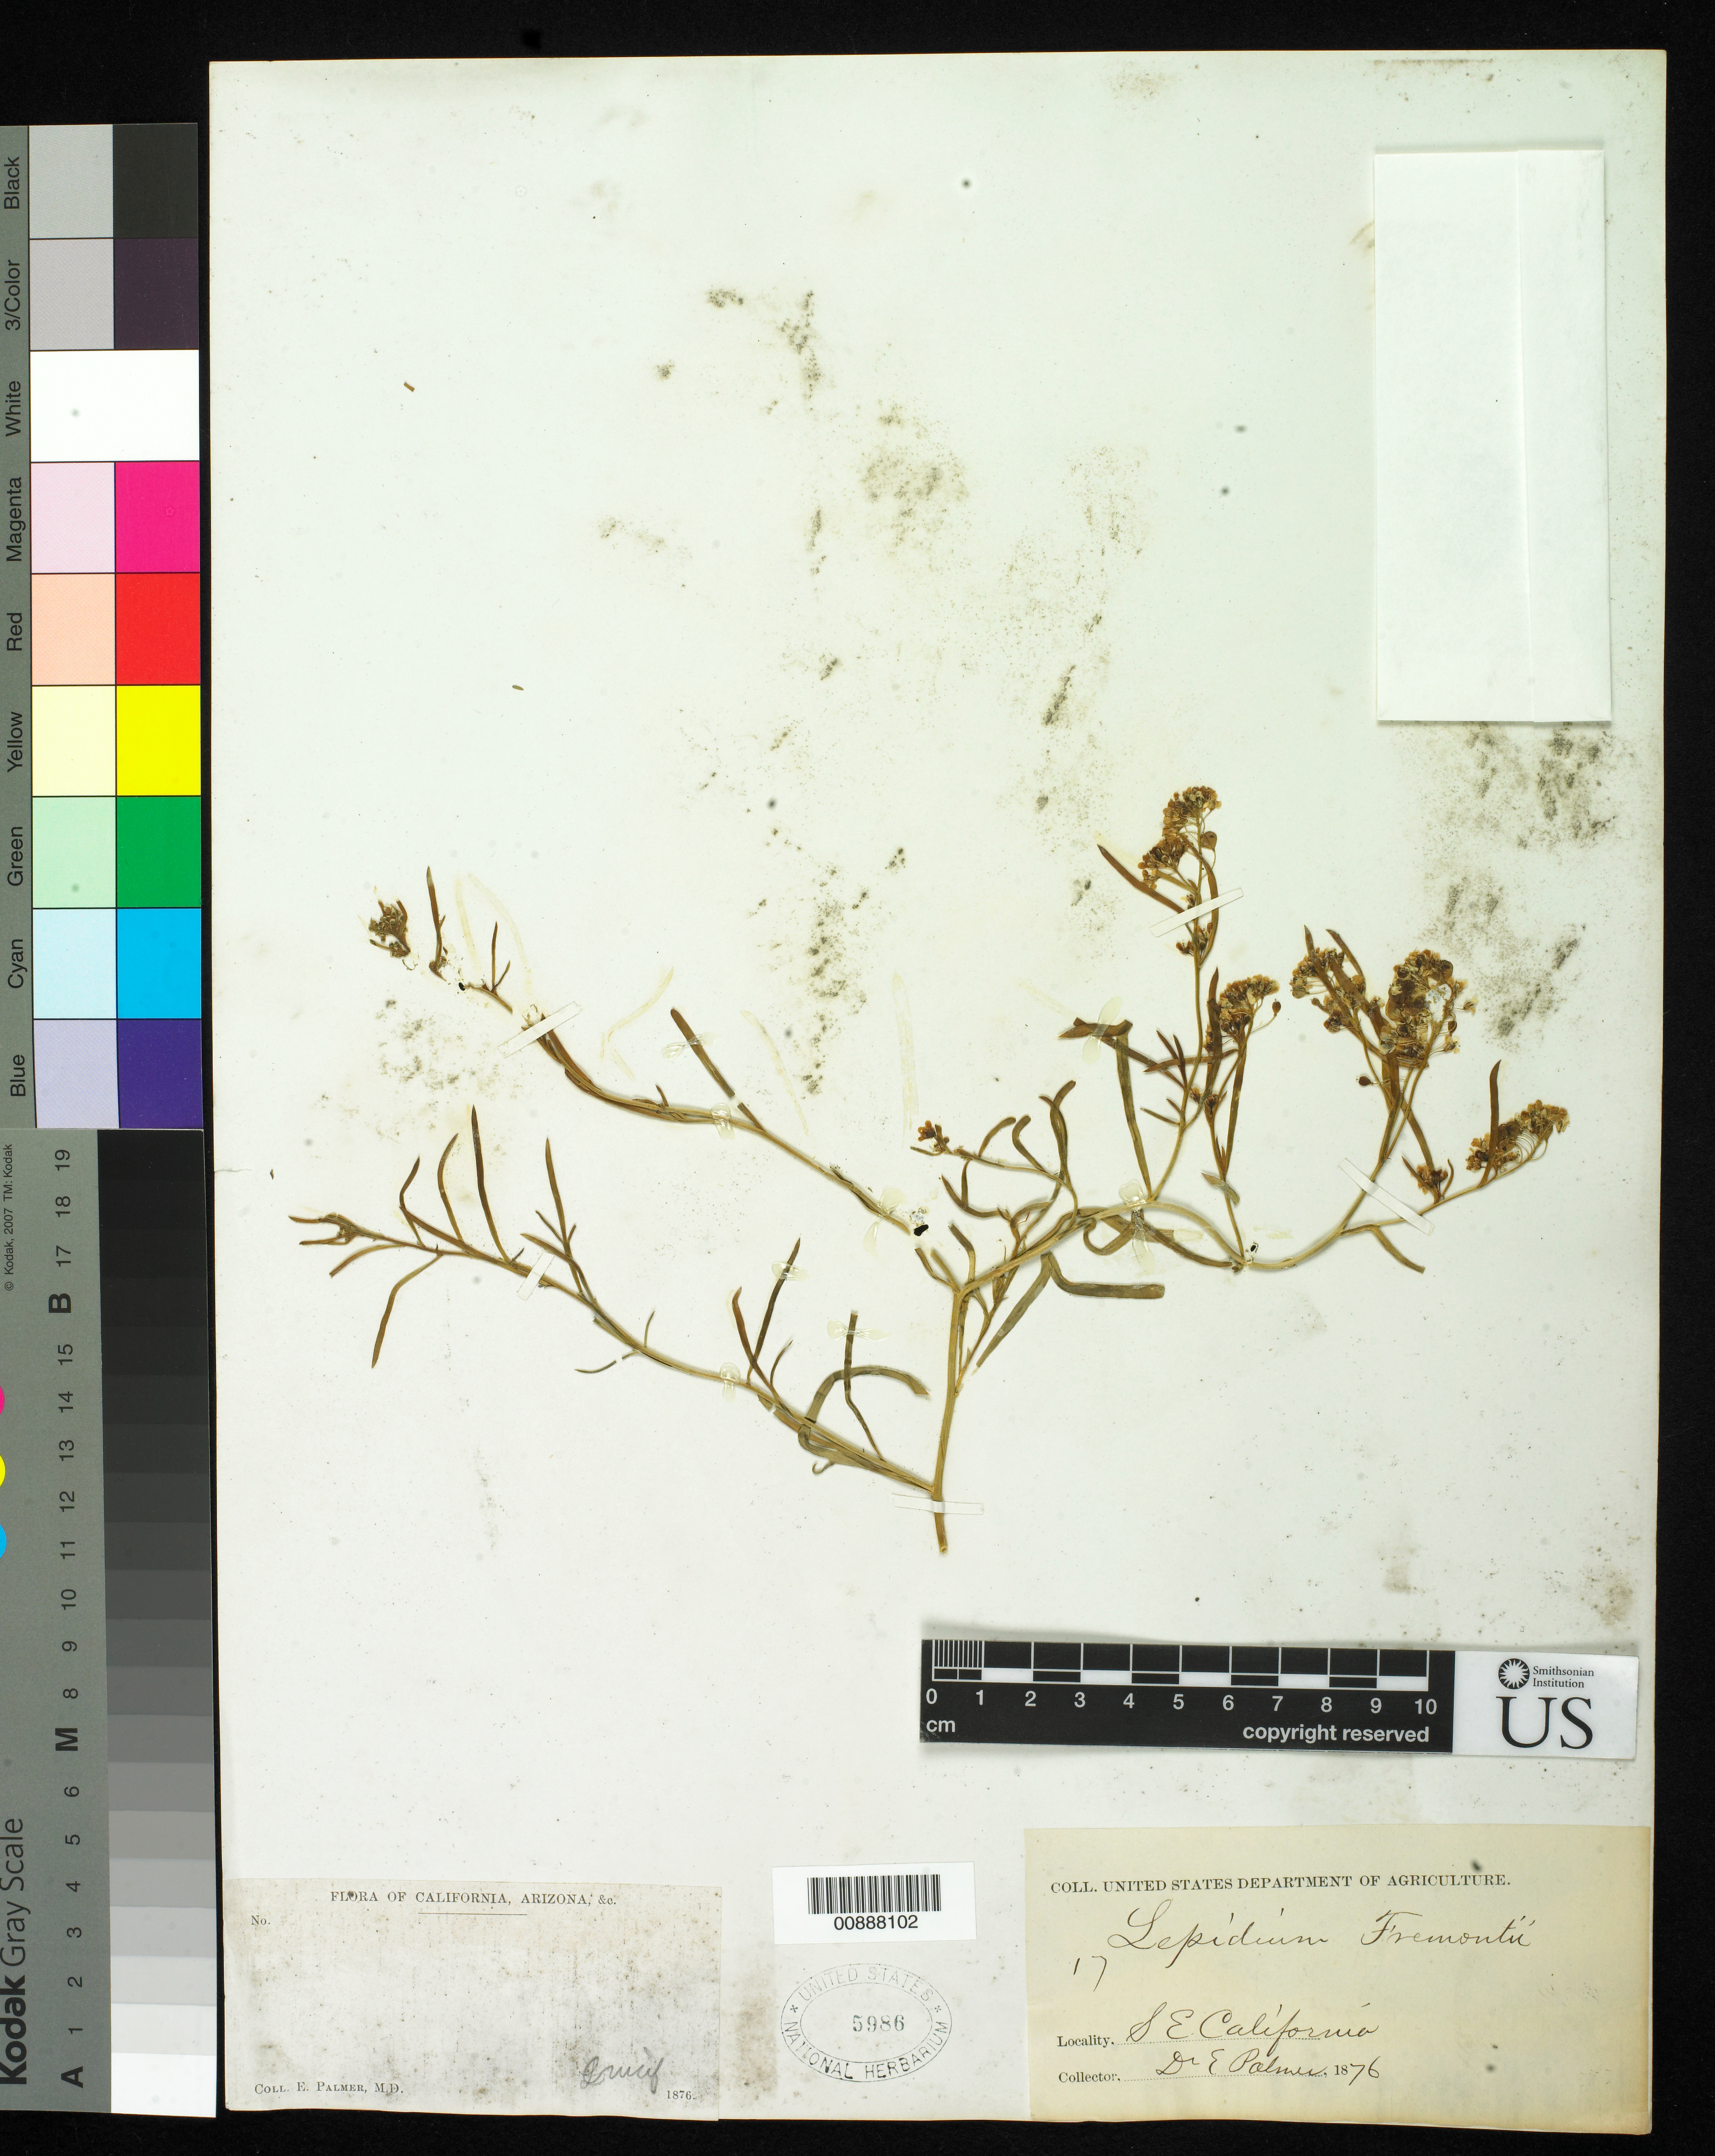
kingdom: Plantae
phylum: Tracheophyta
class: Magnoliopsida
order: Brassicales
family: Brassicaceae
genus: Lepidium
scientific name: Lepidium fremontii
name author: S. Watson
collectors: E. Palmer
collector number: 17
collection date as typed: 1876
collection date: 1876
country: United States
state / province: California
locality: SE California.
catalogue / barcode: US 5986